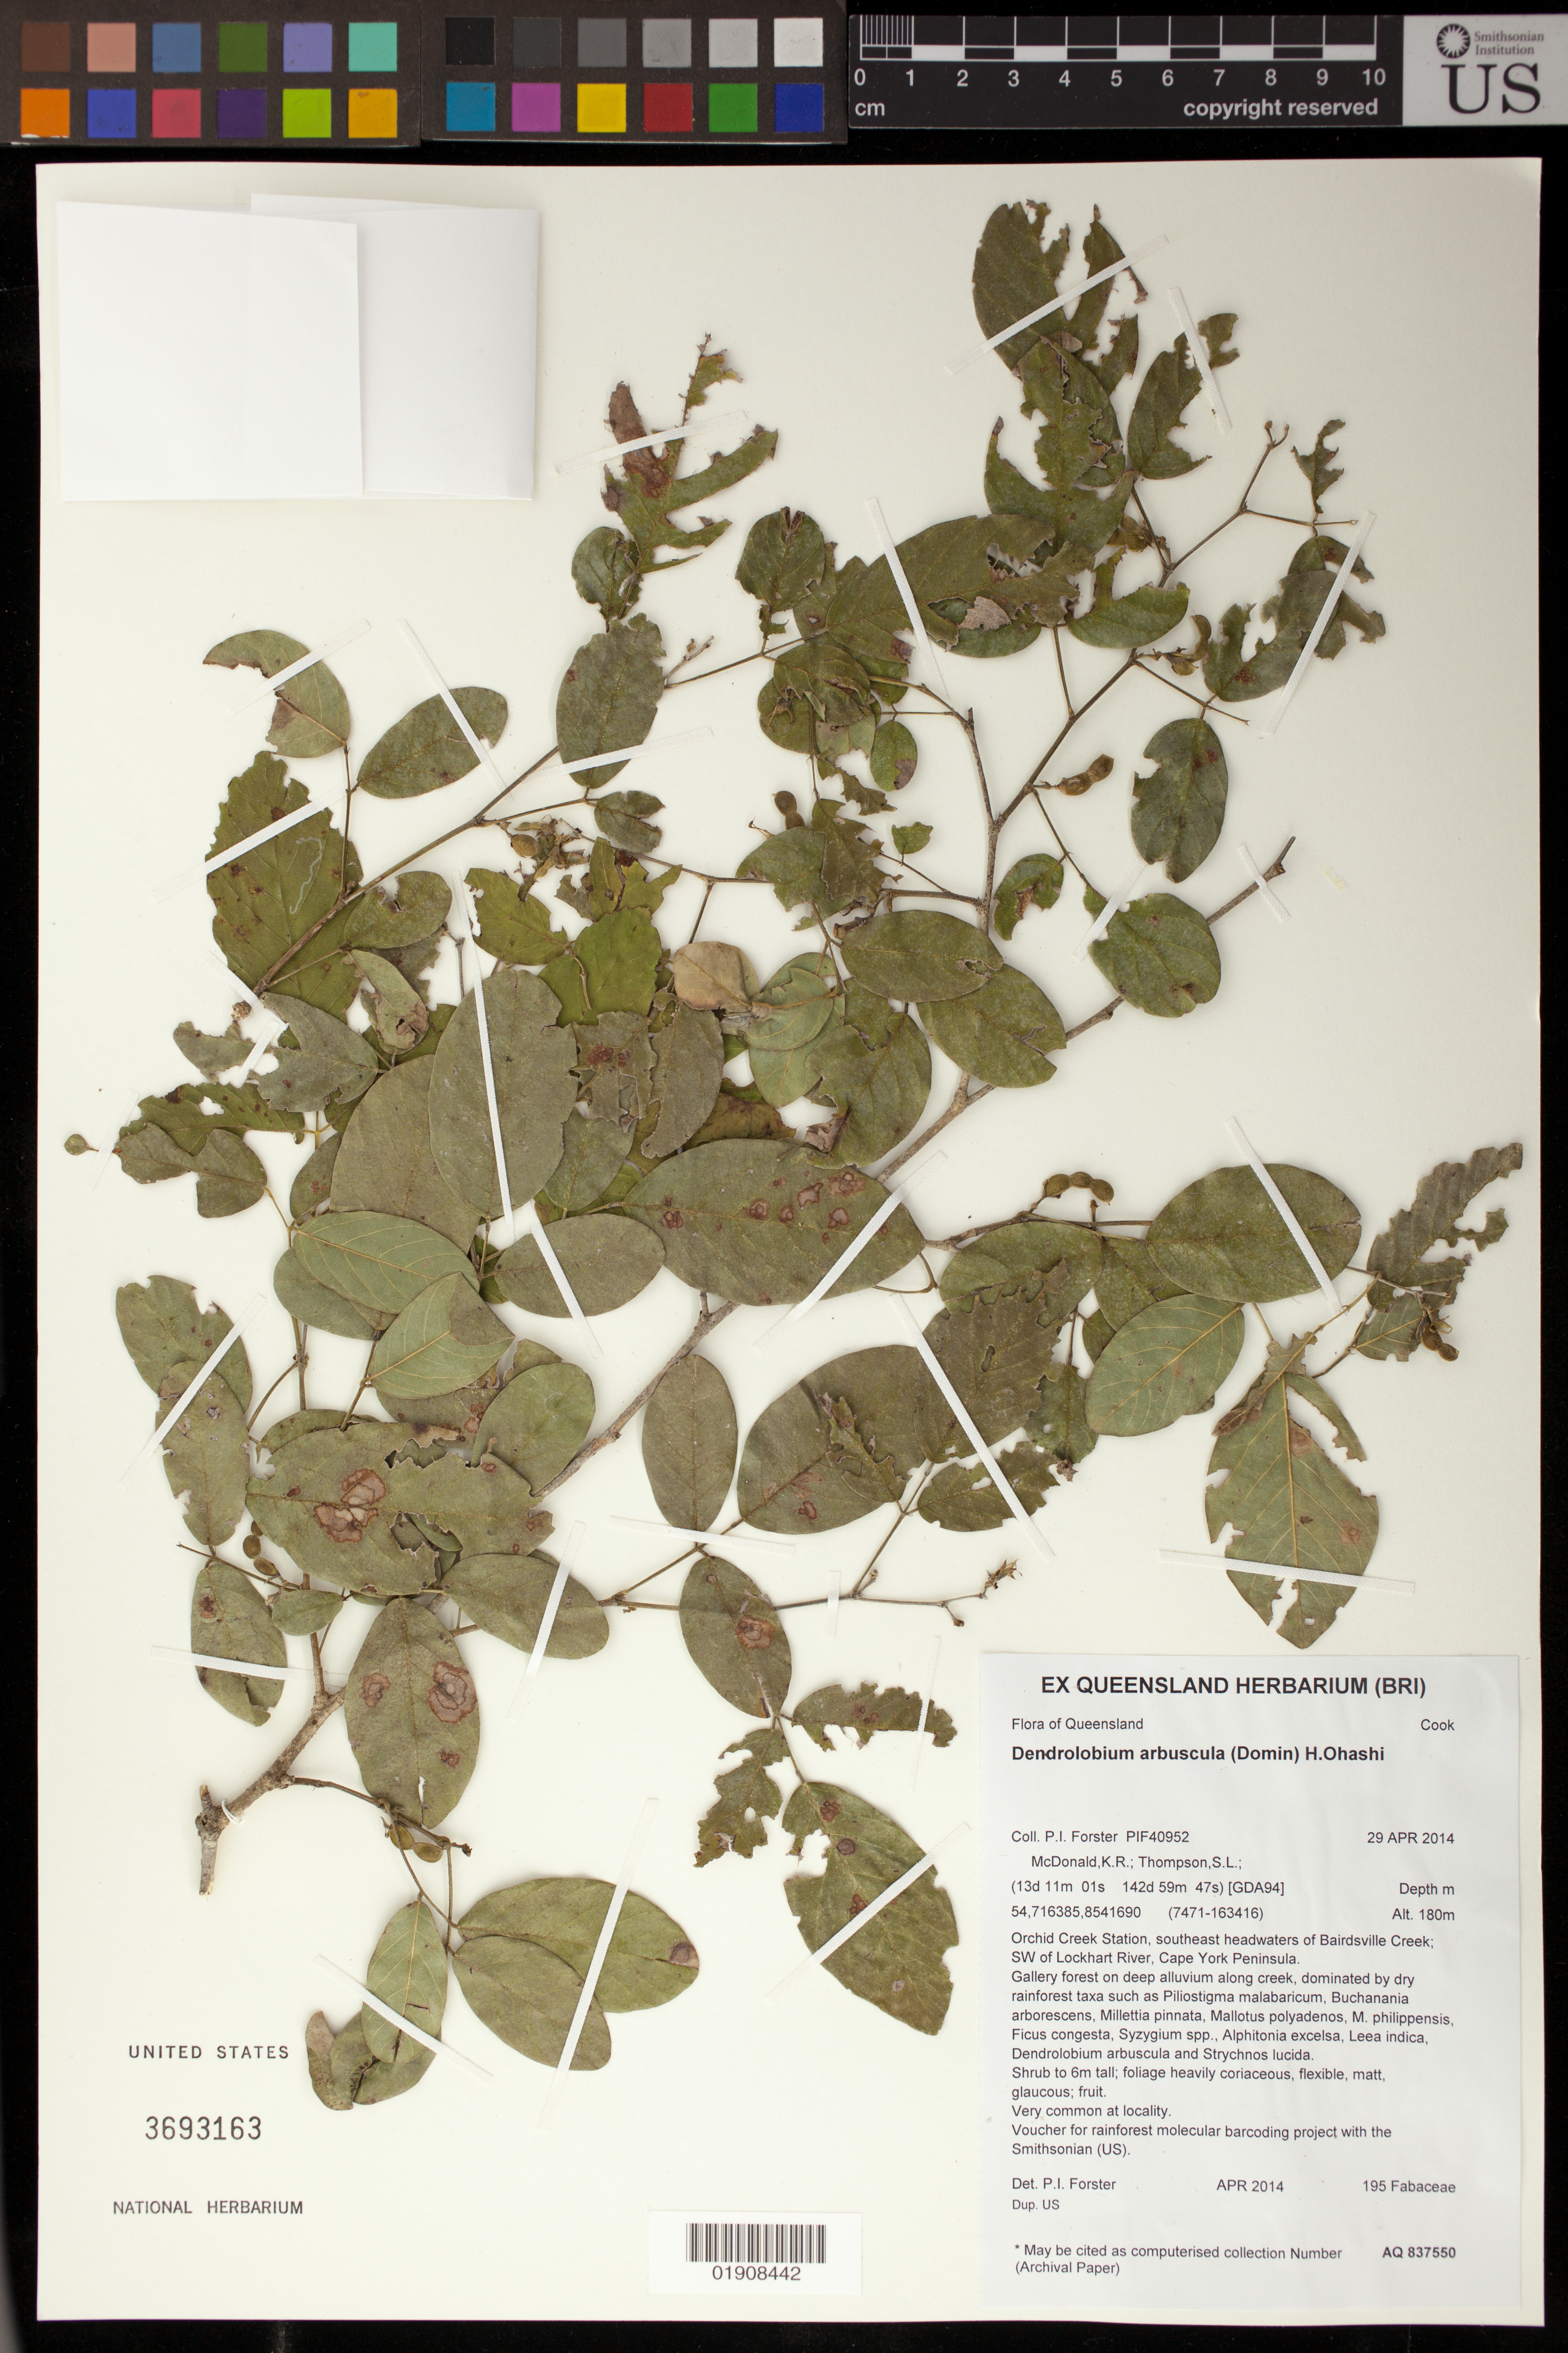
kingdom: Plantae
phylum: Tracheophyta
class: Magnoliopsida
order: Fabales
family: Fabaceae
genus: Dendrolobium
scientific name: Dendrolobium arbuscula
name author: (Domin) Ohashi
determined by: Forster, P. I.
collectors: P. I. Forster, K. McDonald & S. L. Thompson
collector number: PIF40952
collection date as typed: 29 Apr 2014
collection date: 2014-04-29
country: Australia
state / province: Queensland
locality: Orchid Creek Station, southeast headwaters ofr Bairdsville Creek; SW of Lockhart River, Cape York Peninsula.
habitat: Gallery forest on deep alluvium along creek.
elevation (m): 180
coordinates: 13 11 01 S, 142 59 47 E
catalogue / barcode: US 3693163